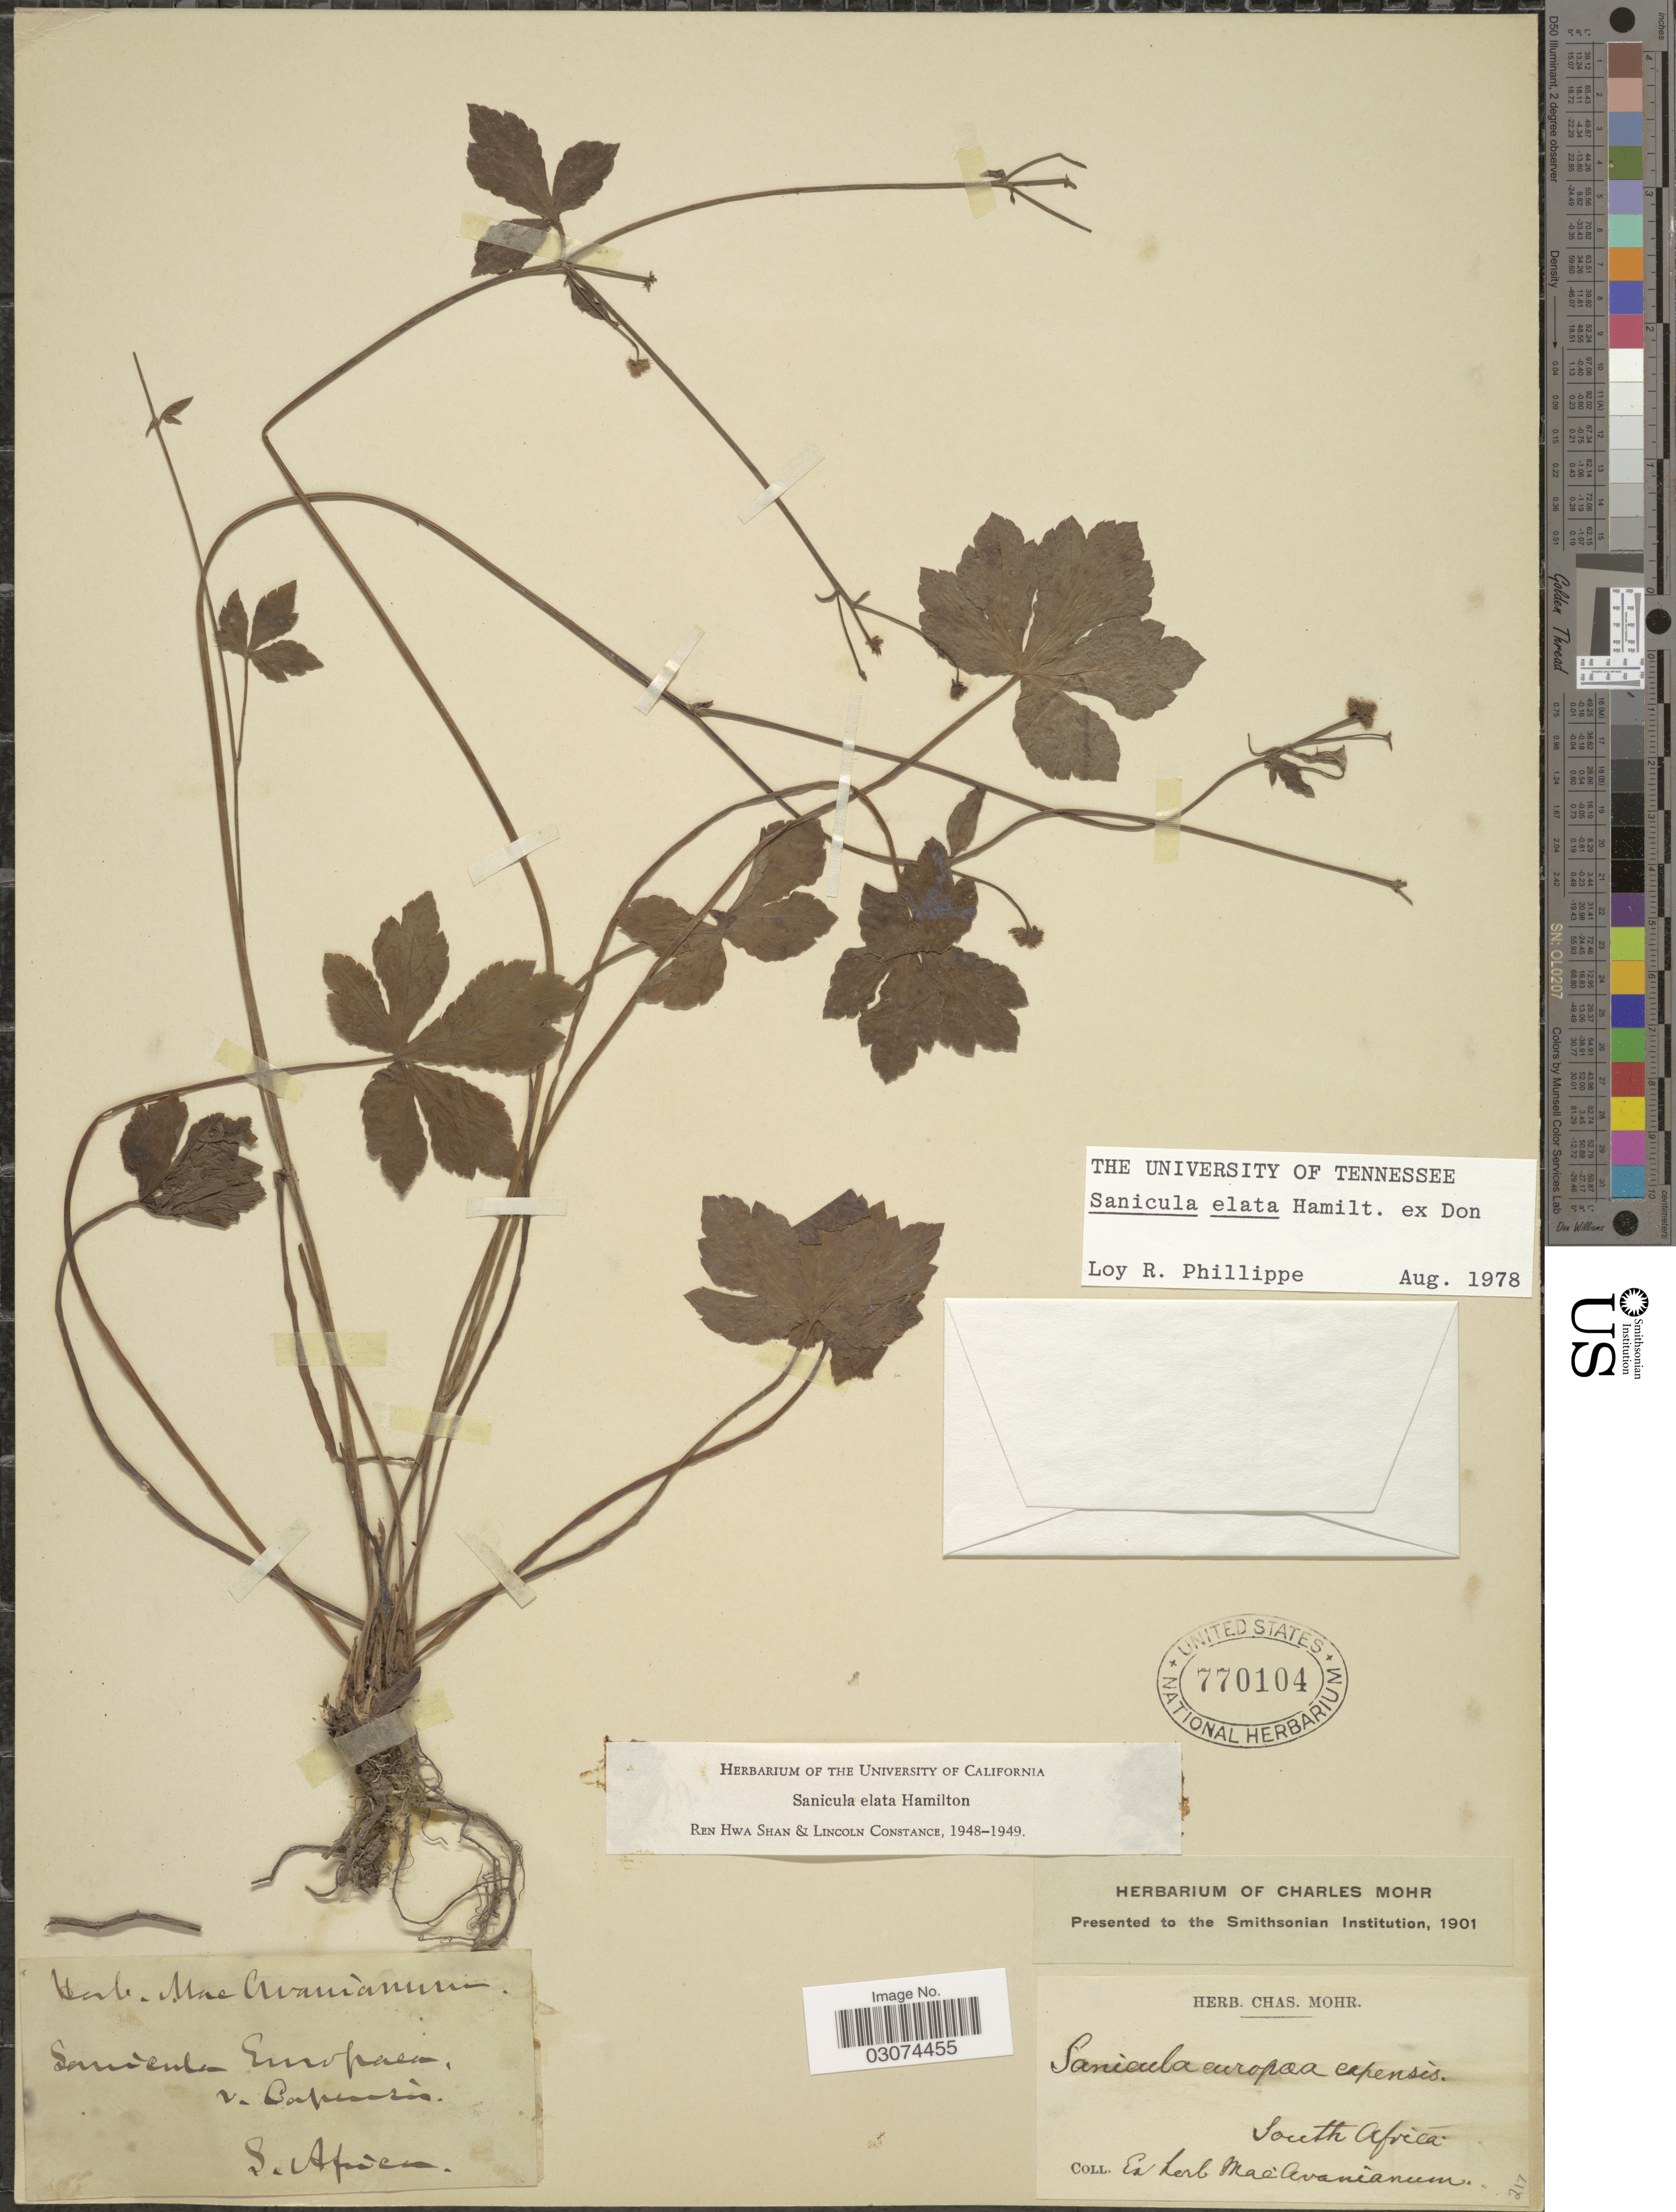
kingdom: Plantae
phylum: Tracheophyta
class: Magnoliopsida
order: Apiales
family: Apiaceae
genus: Sanicula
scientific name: Sanicula elata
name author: Buch.-Ham. ex D. Don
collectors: ex herb. MacOwanianum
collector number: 217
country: South Africa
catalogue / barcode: US 770104